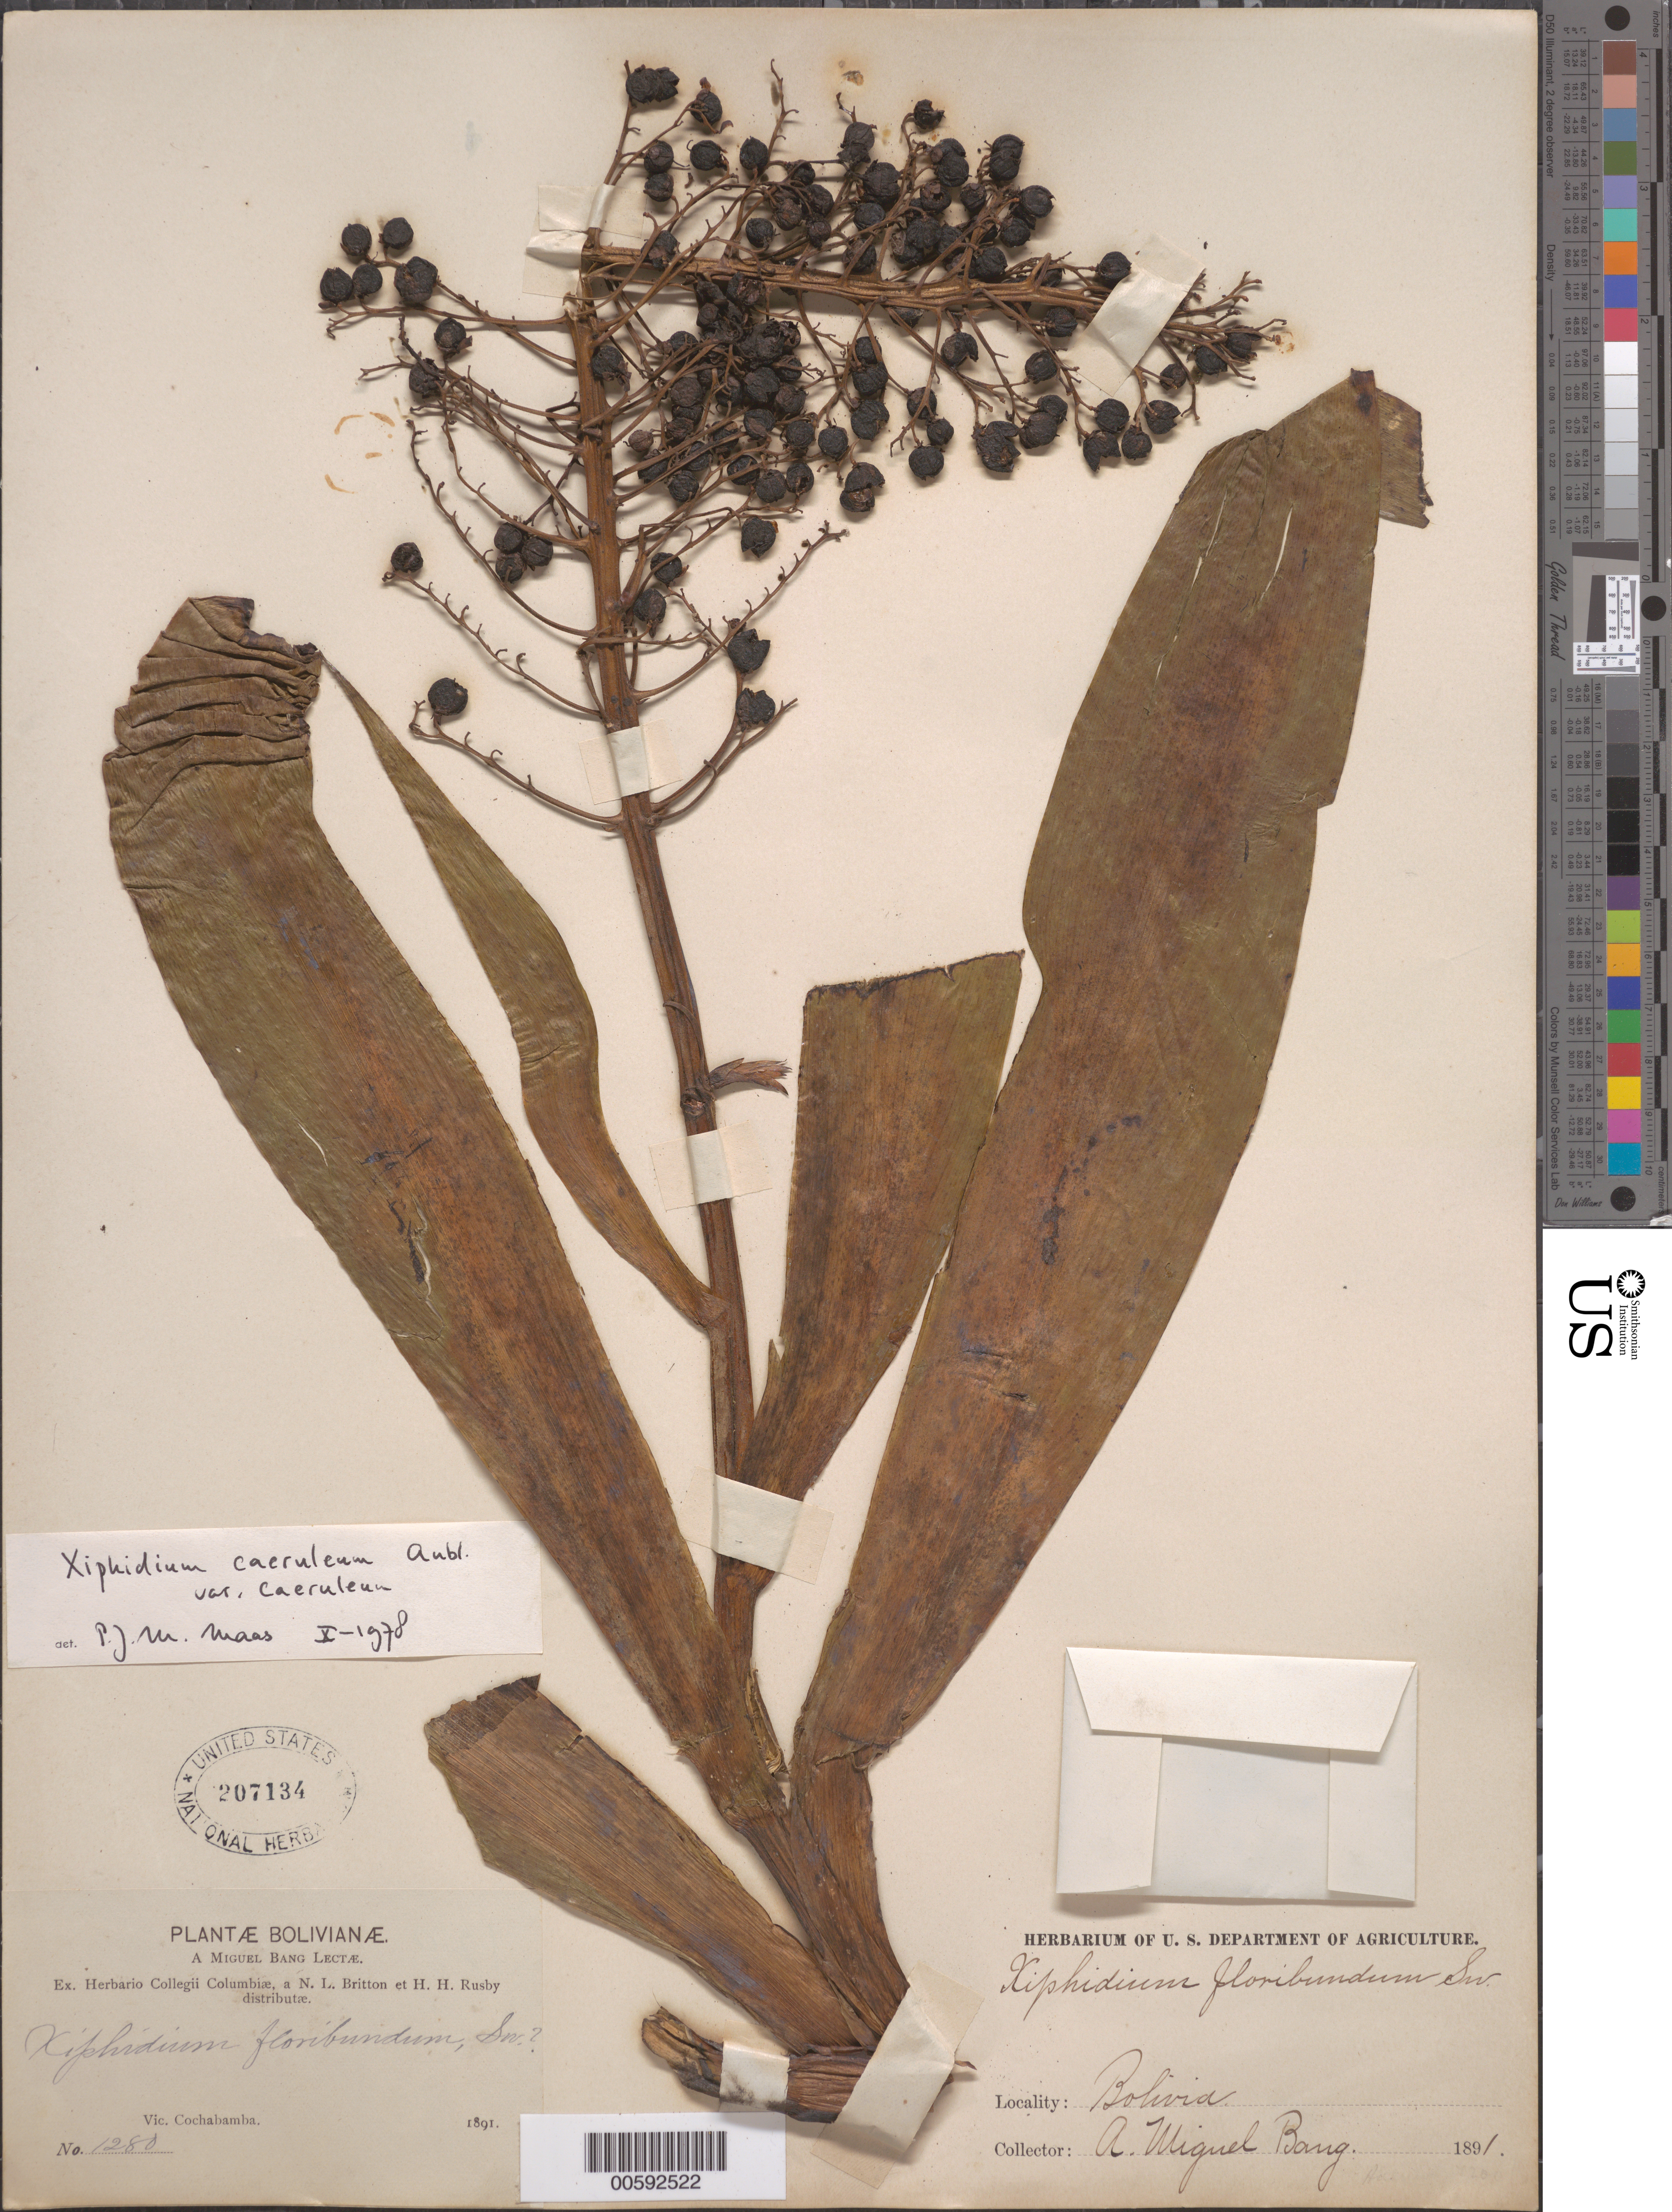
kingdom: Plantae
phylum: Tracheophyta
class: Liliopsida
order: Commelinales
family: Haemodoraceae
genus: Xiphidium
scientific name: Xiphidium caeruleum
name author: Aubl.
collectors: M. Bang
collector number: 1280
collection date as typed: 1891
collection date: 1891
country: Bolivia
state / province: Cochabamba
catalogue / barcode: US 207134